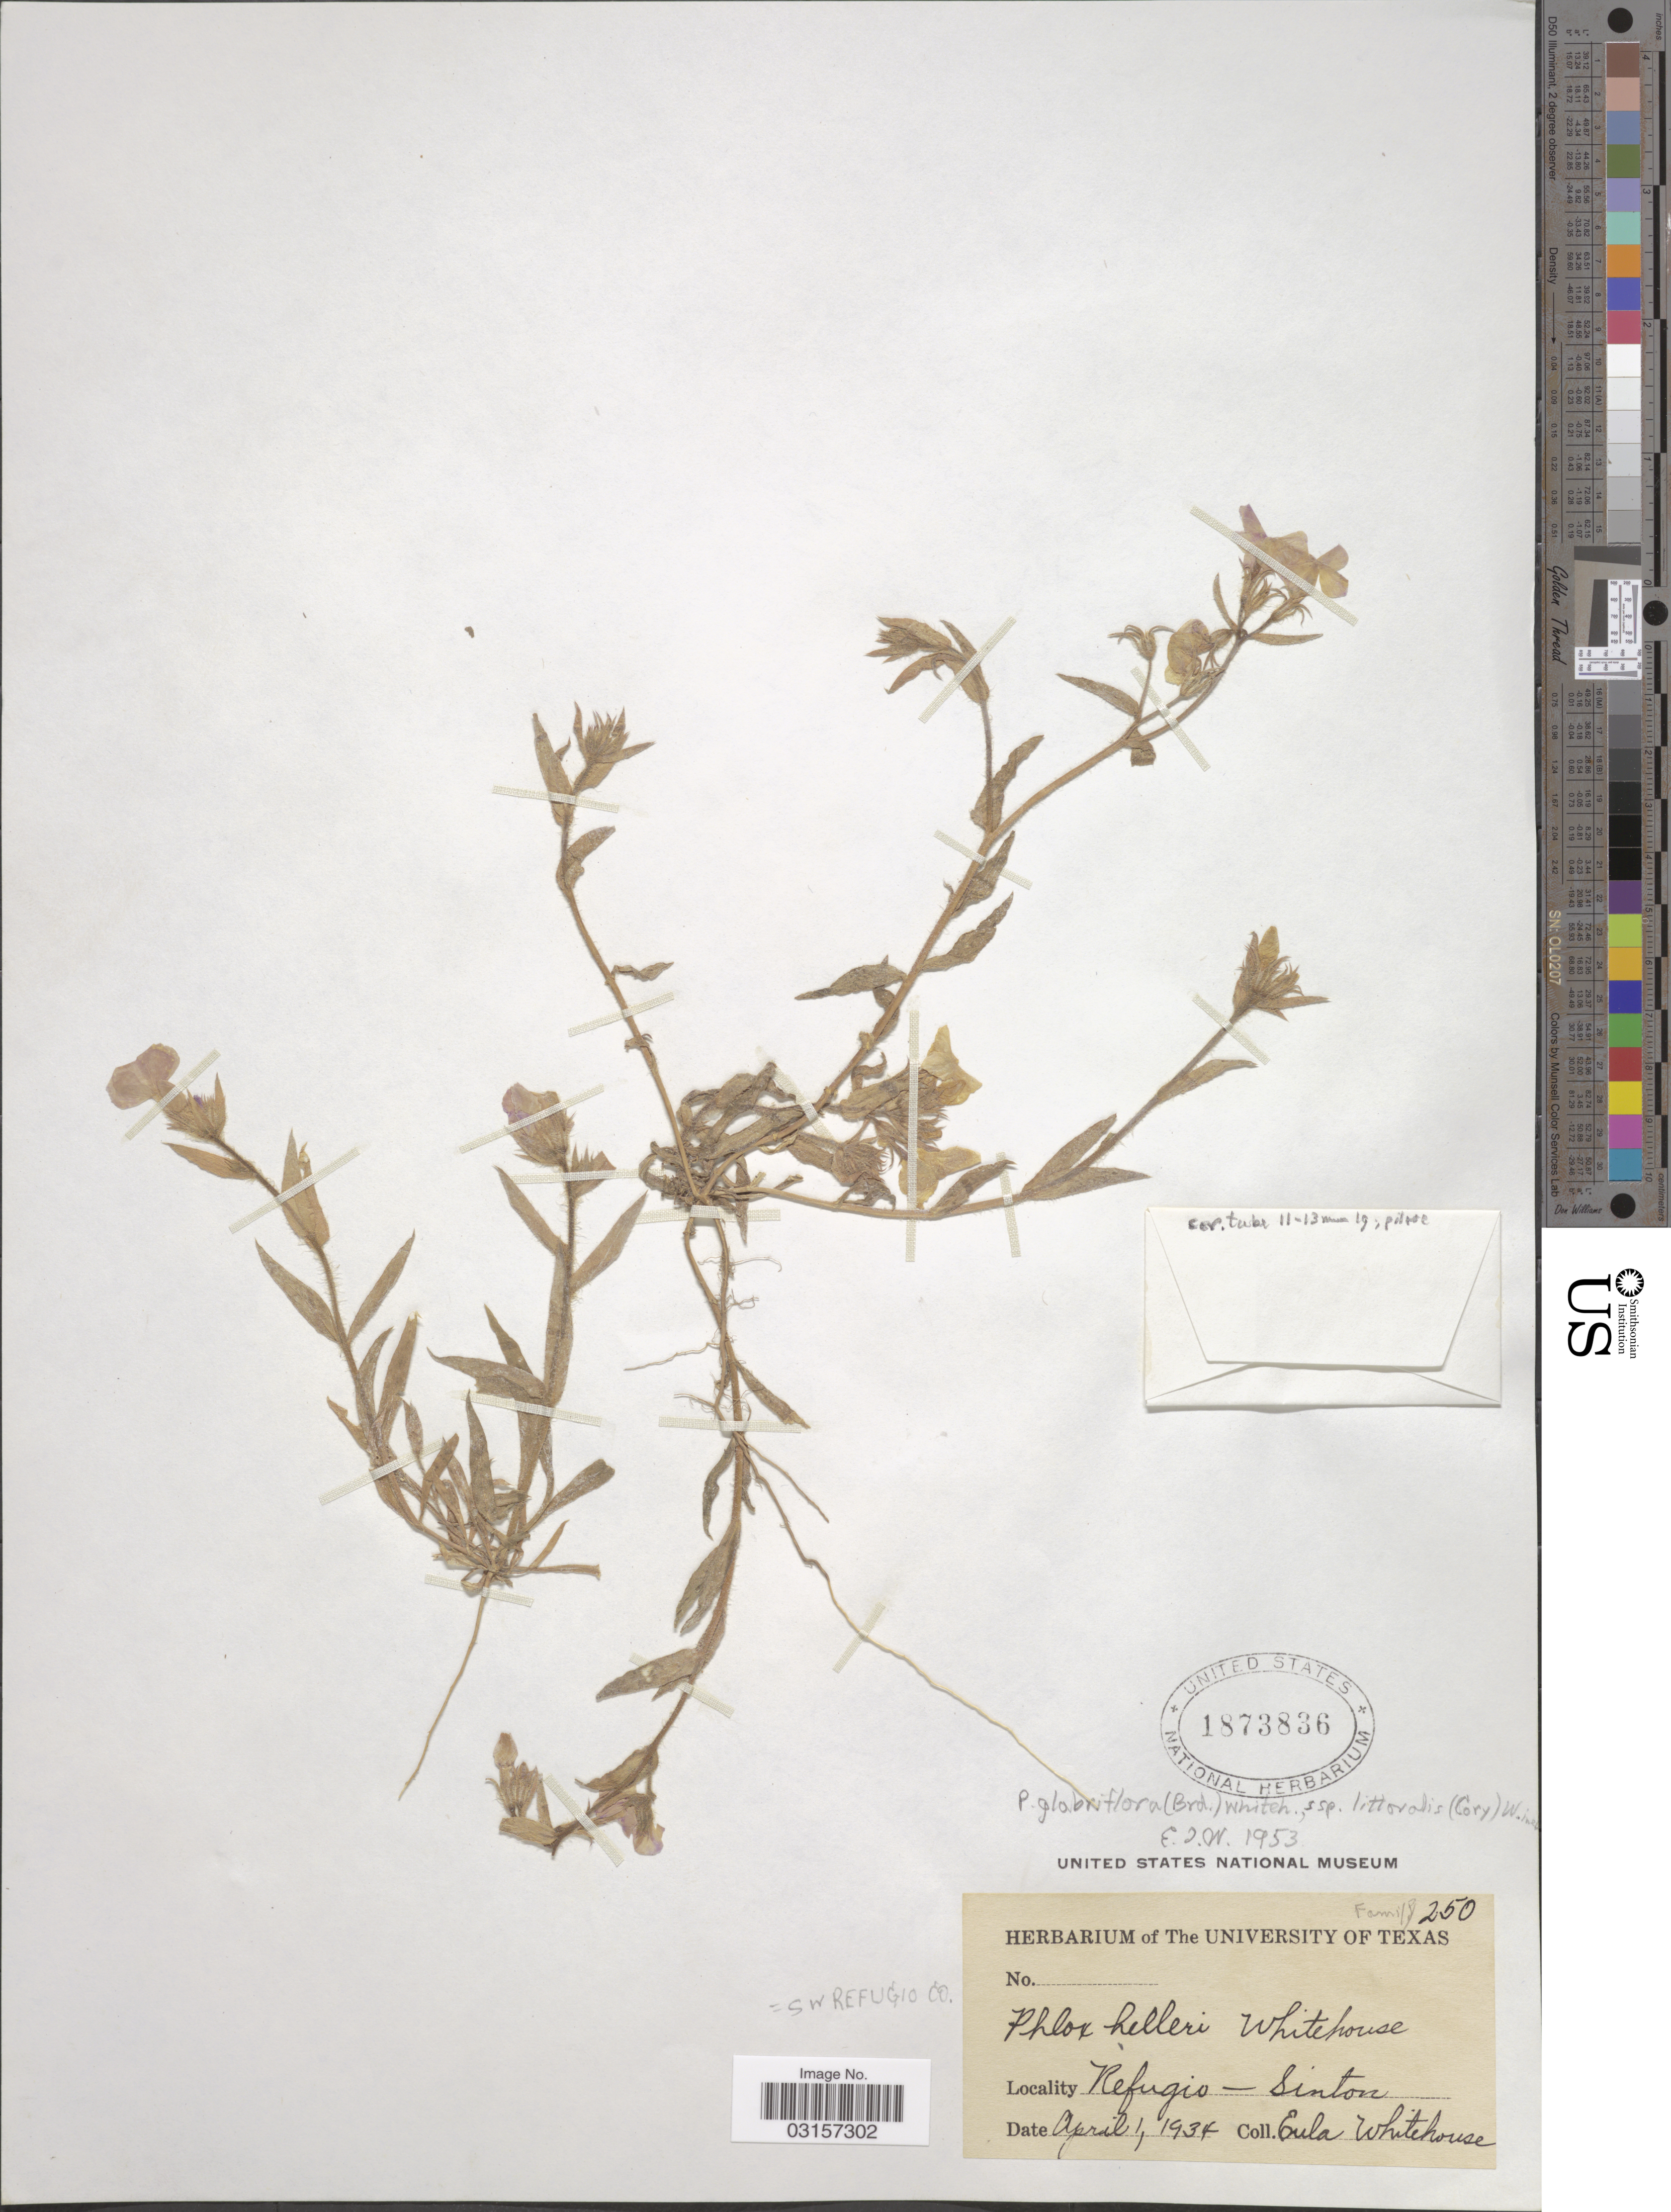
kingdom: Plantae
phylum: Tracheophyta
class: Magnoliopsida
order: Ericales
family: Polemoniaceae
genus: Phlox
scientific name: Phlox glabriflora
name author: (Brand) Whitehouse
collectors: E. Whitehouse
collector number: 250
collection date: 1934-04-01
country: United States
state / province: Texas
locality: Refugio - Sinton. SW Refugio Co.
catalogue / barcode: US 1873836